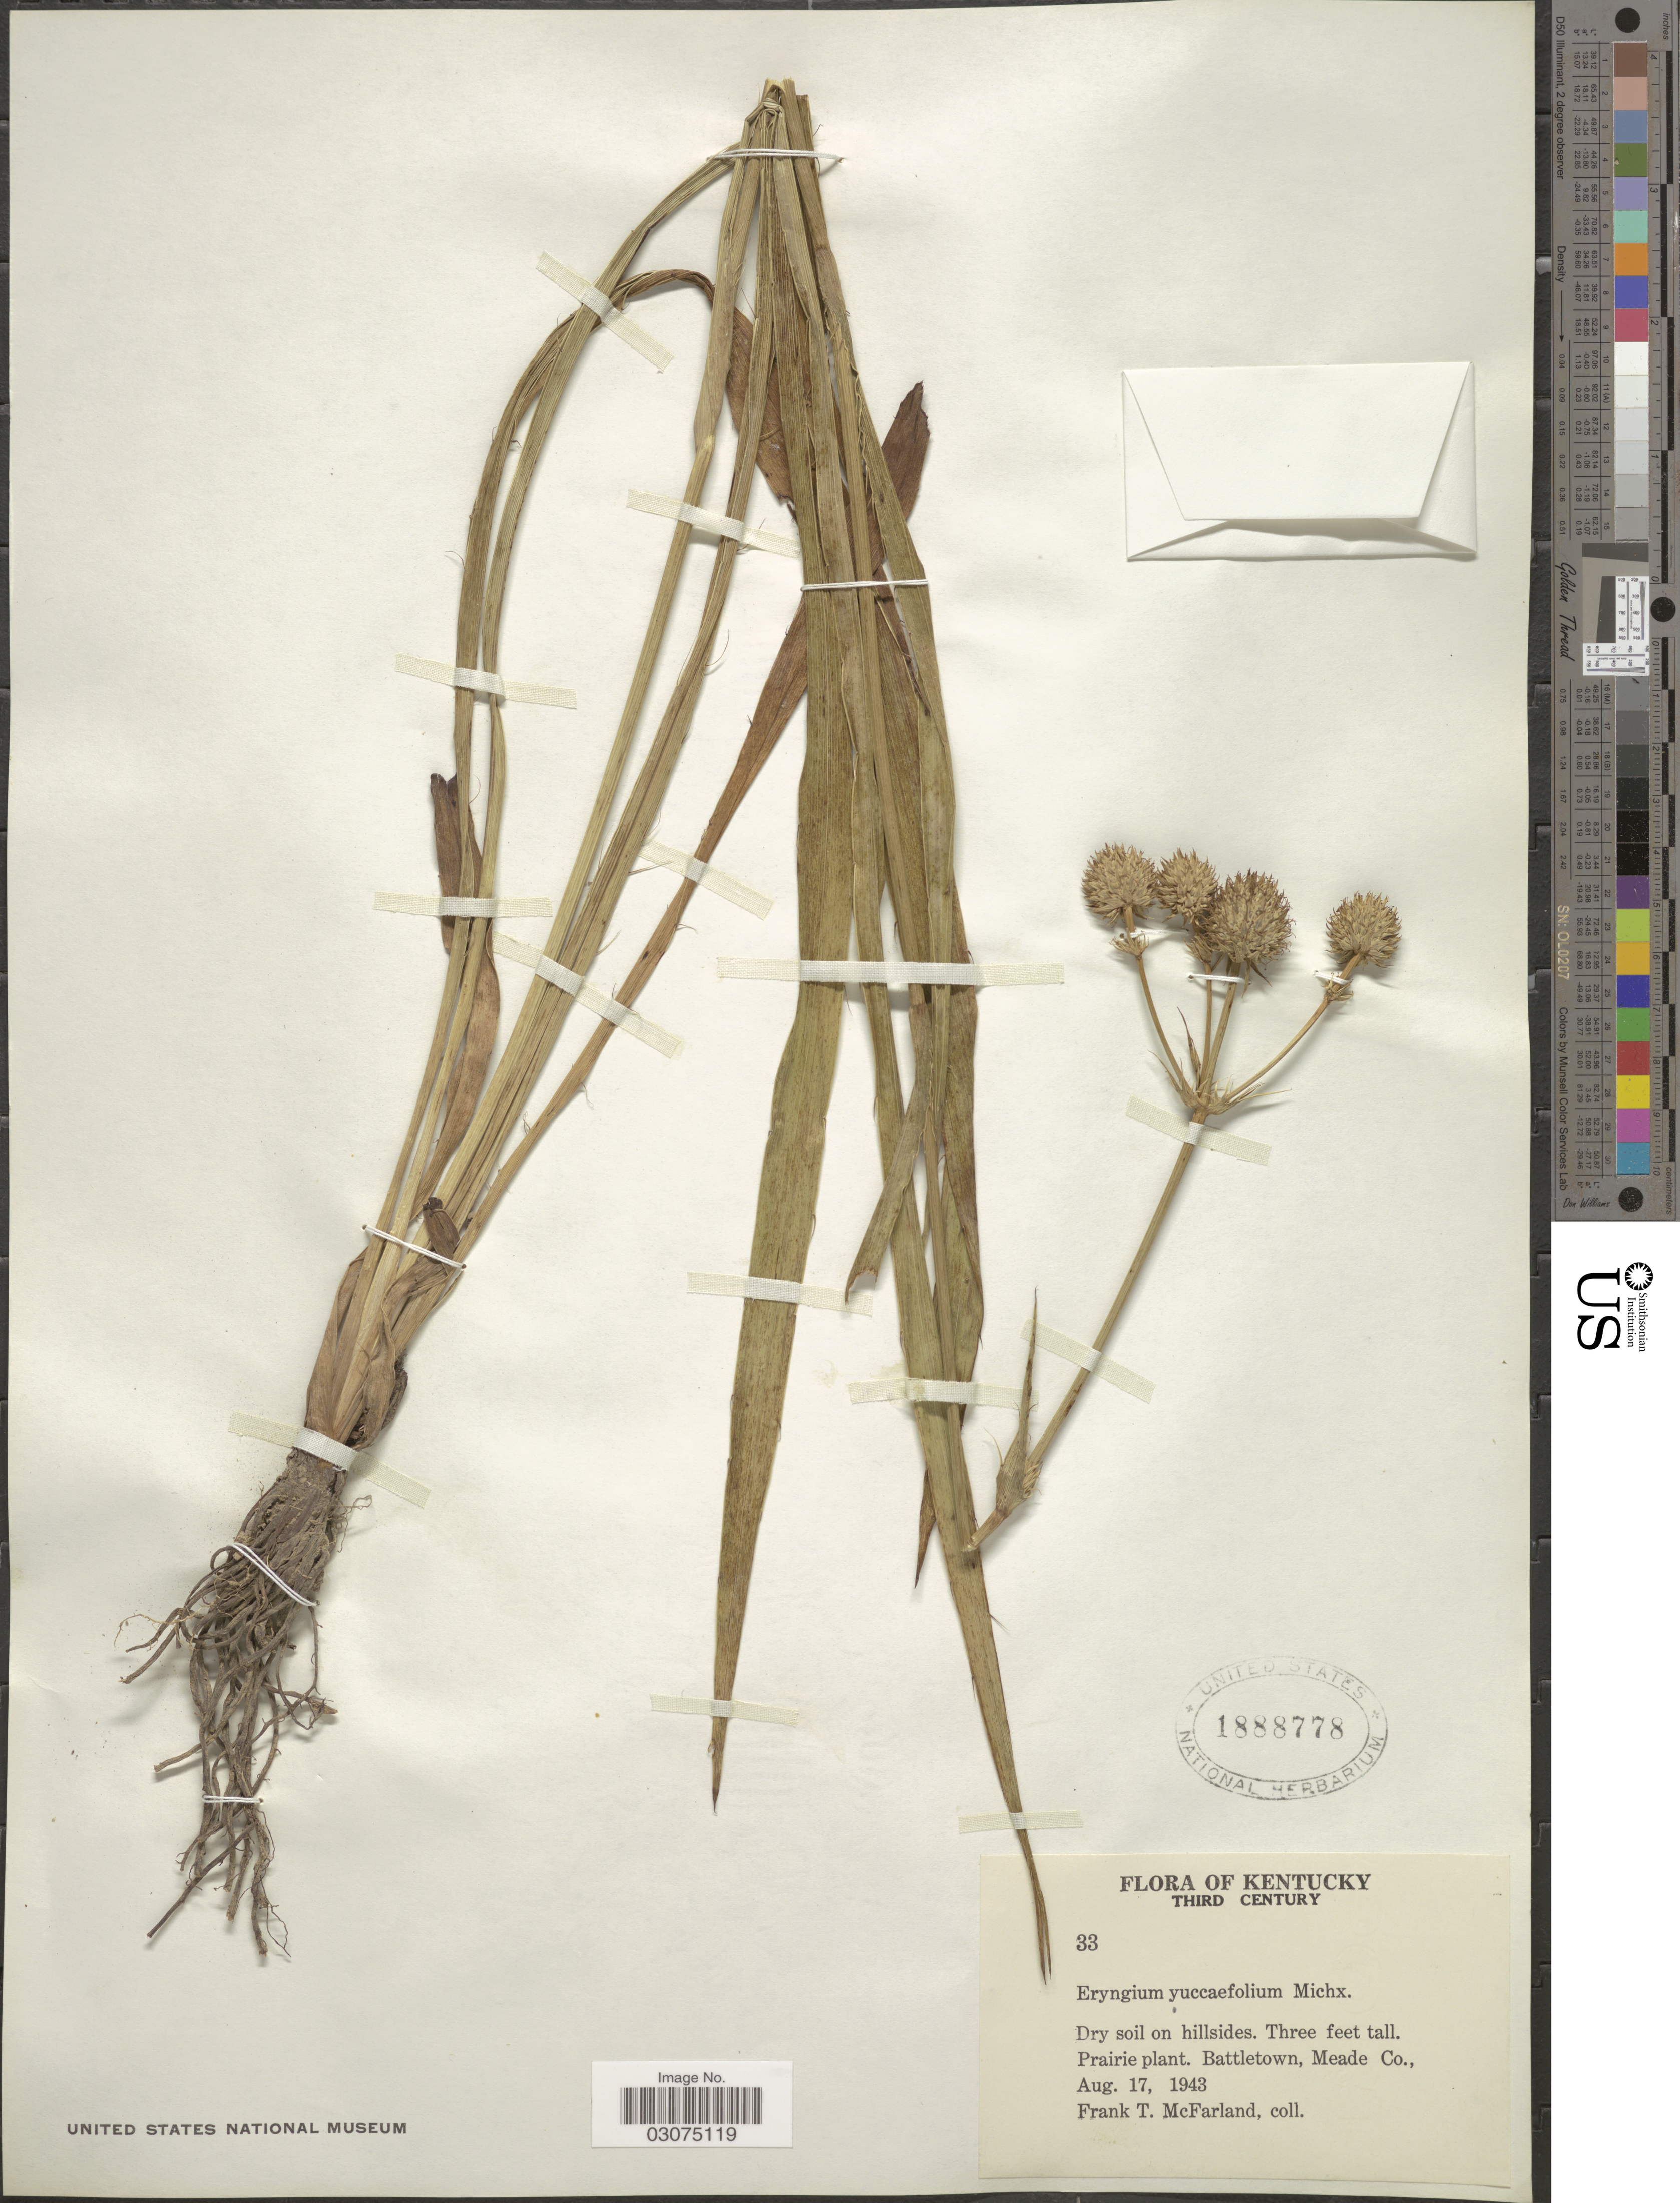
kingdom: Plantae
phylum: Tracheophyta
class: Magnoliopsida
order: Apiales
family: Apiaceae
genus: Eryngium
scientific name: Eryngium yuccifolium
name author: Michx.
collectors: F. McFarland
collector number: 33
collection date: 1943-08-17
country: United States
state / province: Kentucky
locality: Third Century. Battletown, Meade Co.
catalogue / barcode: US 1888778